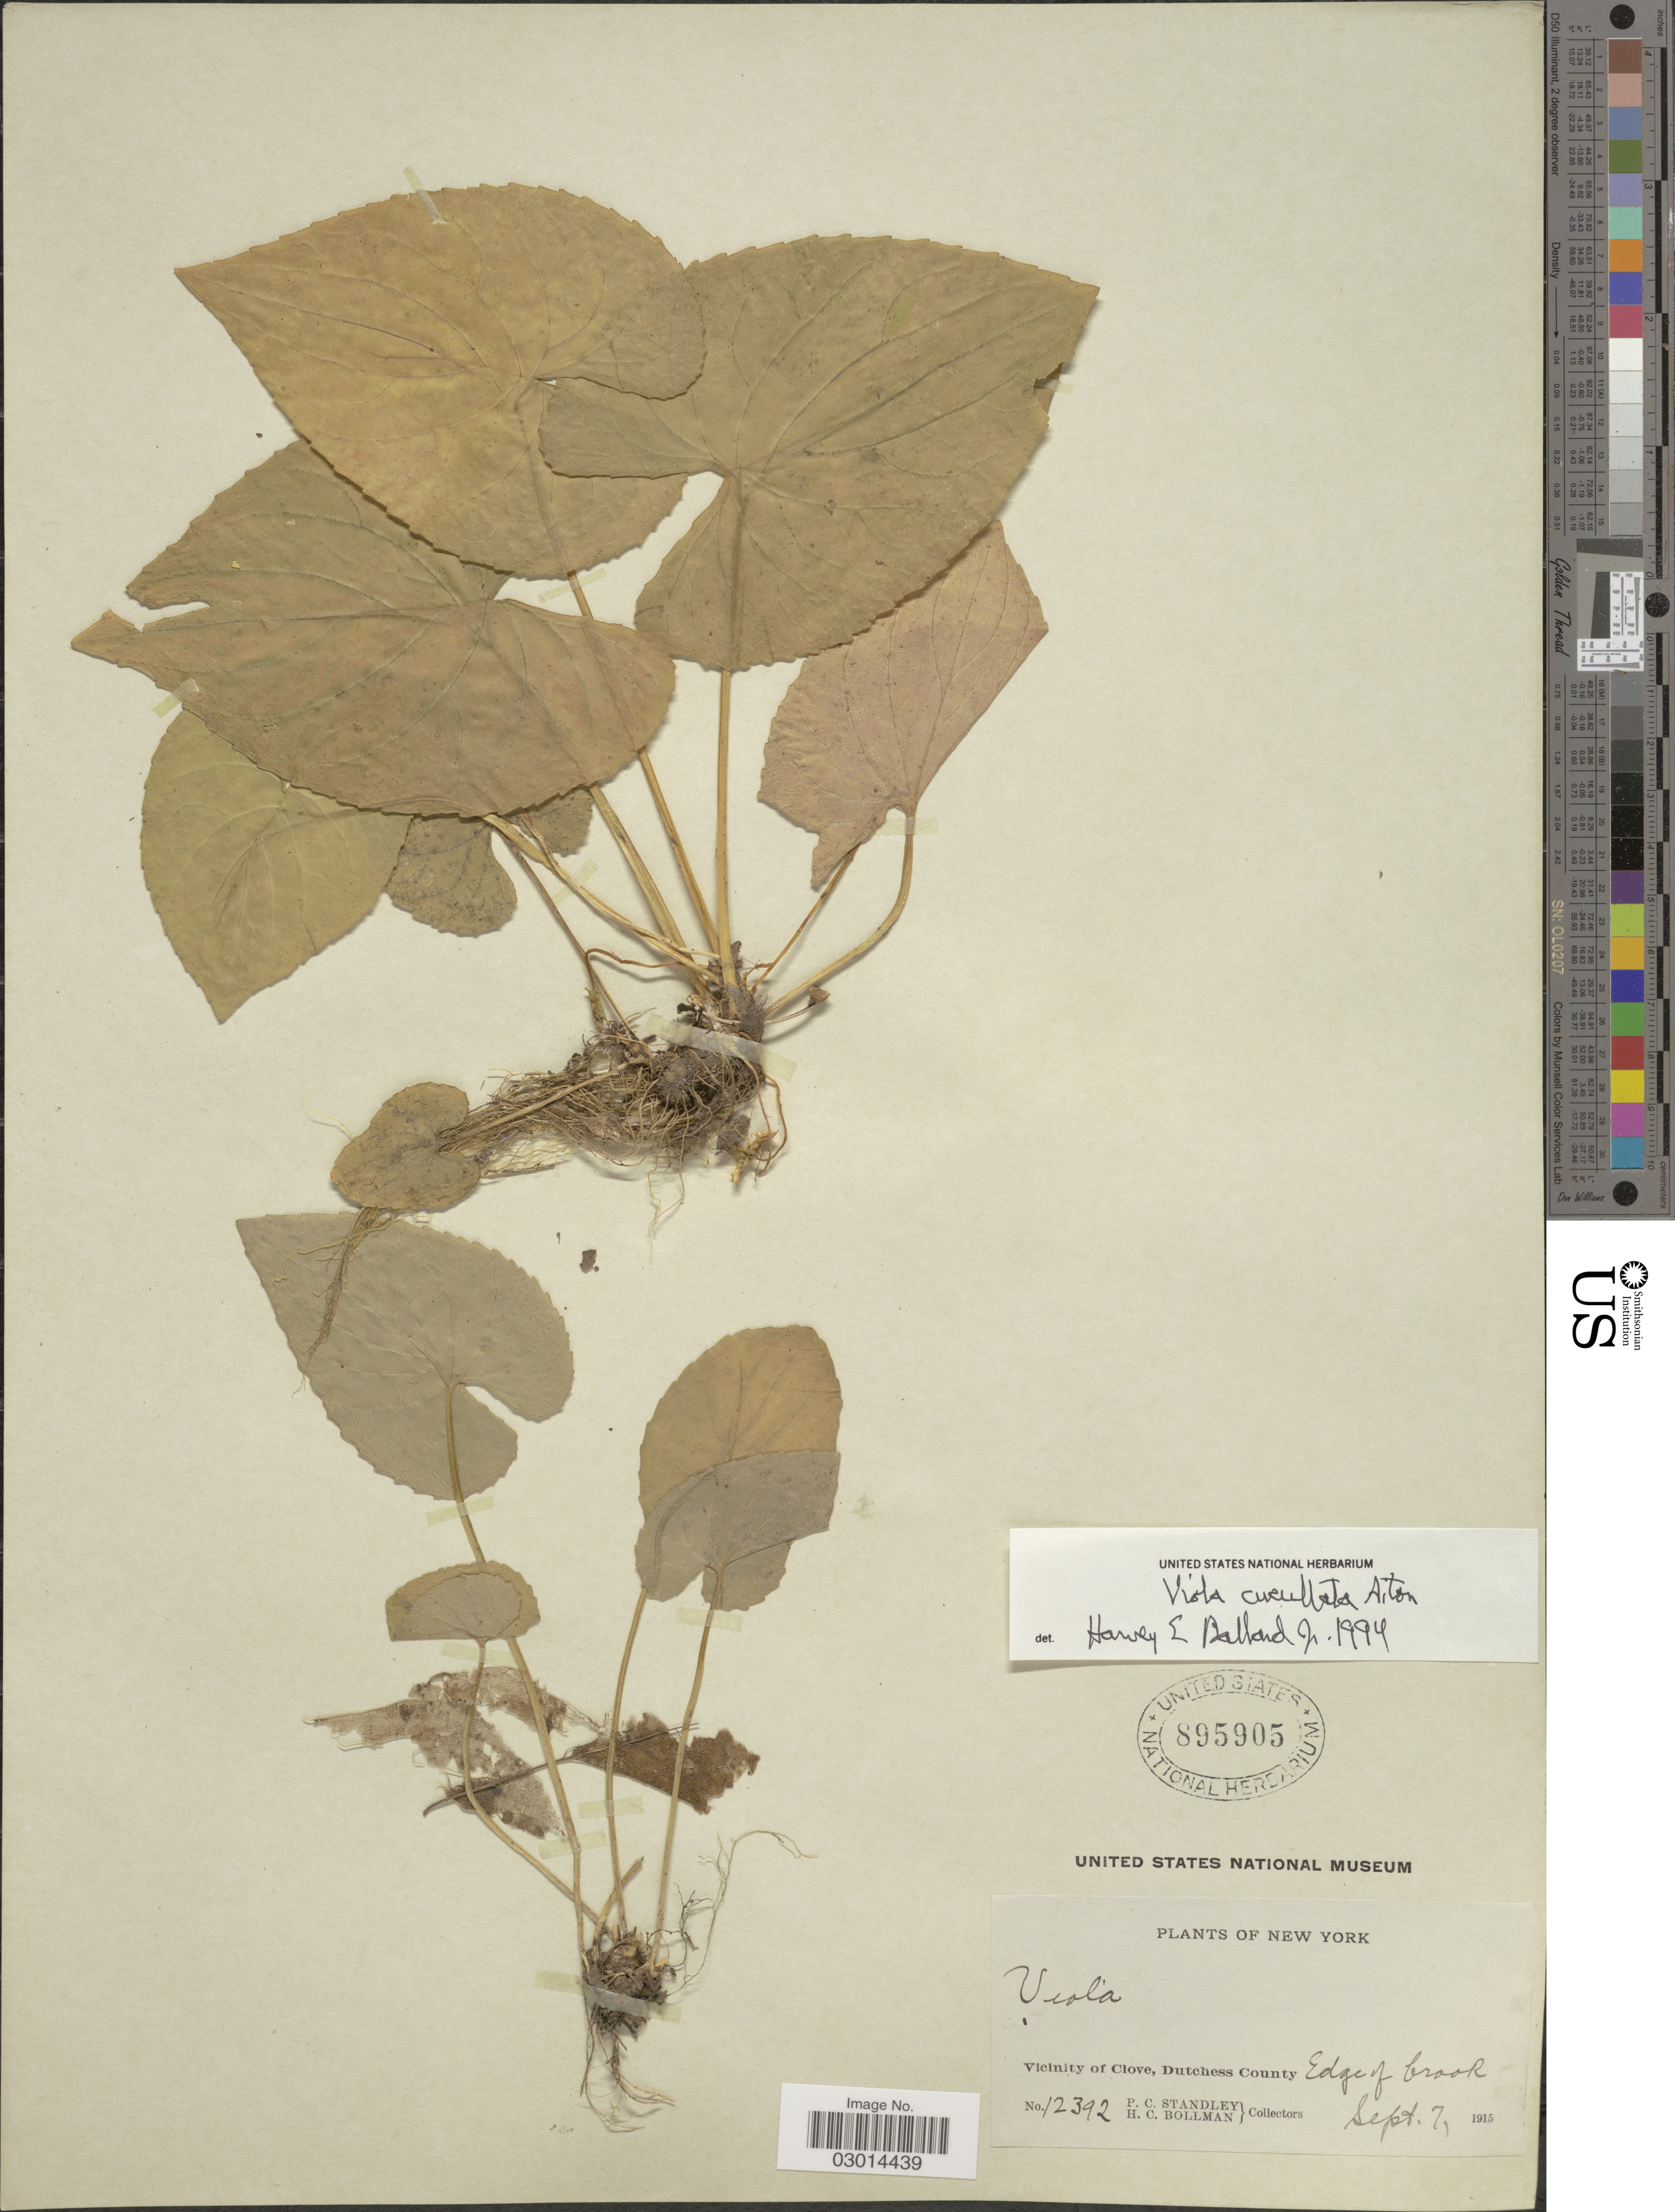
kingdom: Plantae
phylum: Tracheophyta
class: Magnoliopsida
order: Malpighiales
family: Violaceae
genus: Viola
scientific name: Viola cucullata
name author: Aiton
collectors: P. C. Standley & H. C. Bollman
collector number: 12392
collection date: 1915-09-07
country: United States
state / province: New York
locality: Vicinity of Clove, Dutchess County.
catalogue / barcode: US 895905